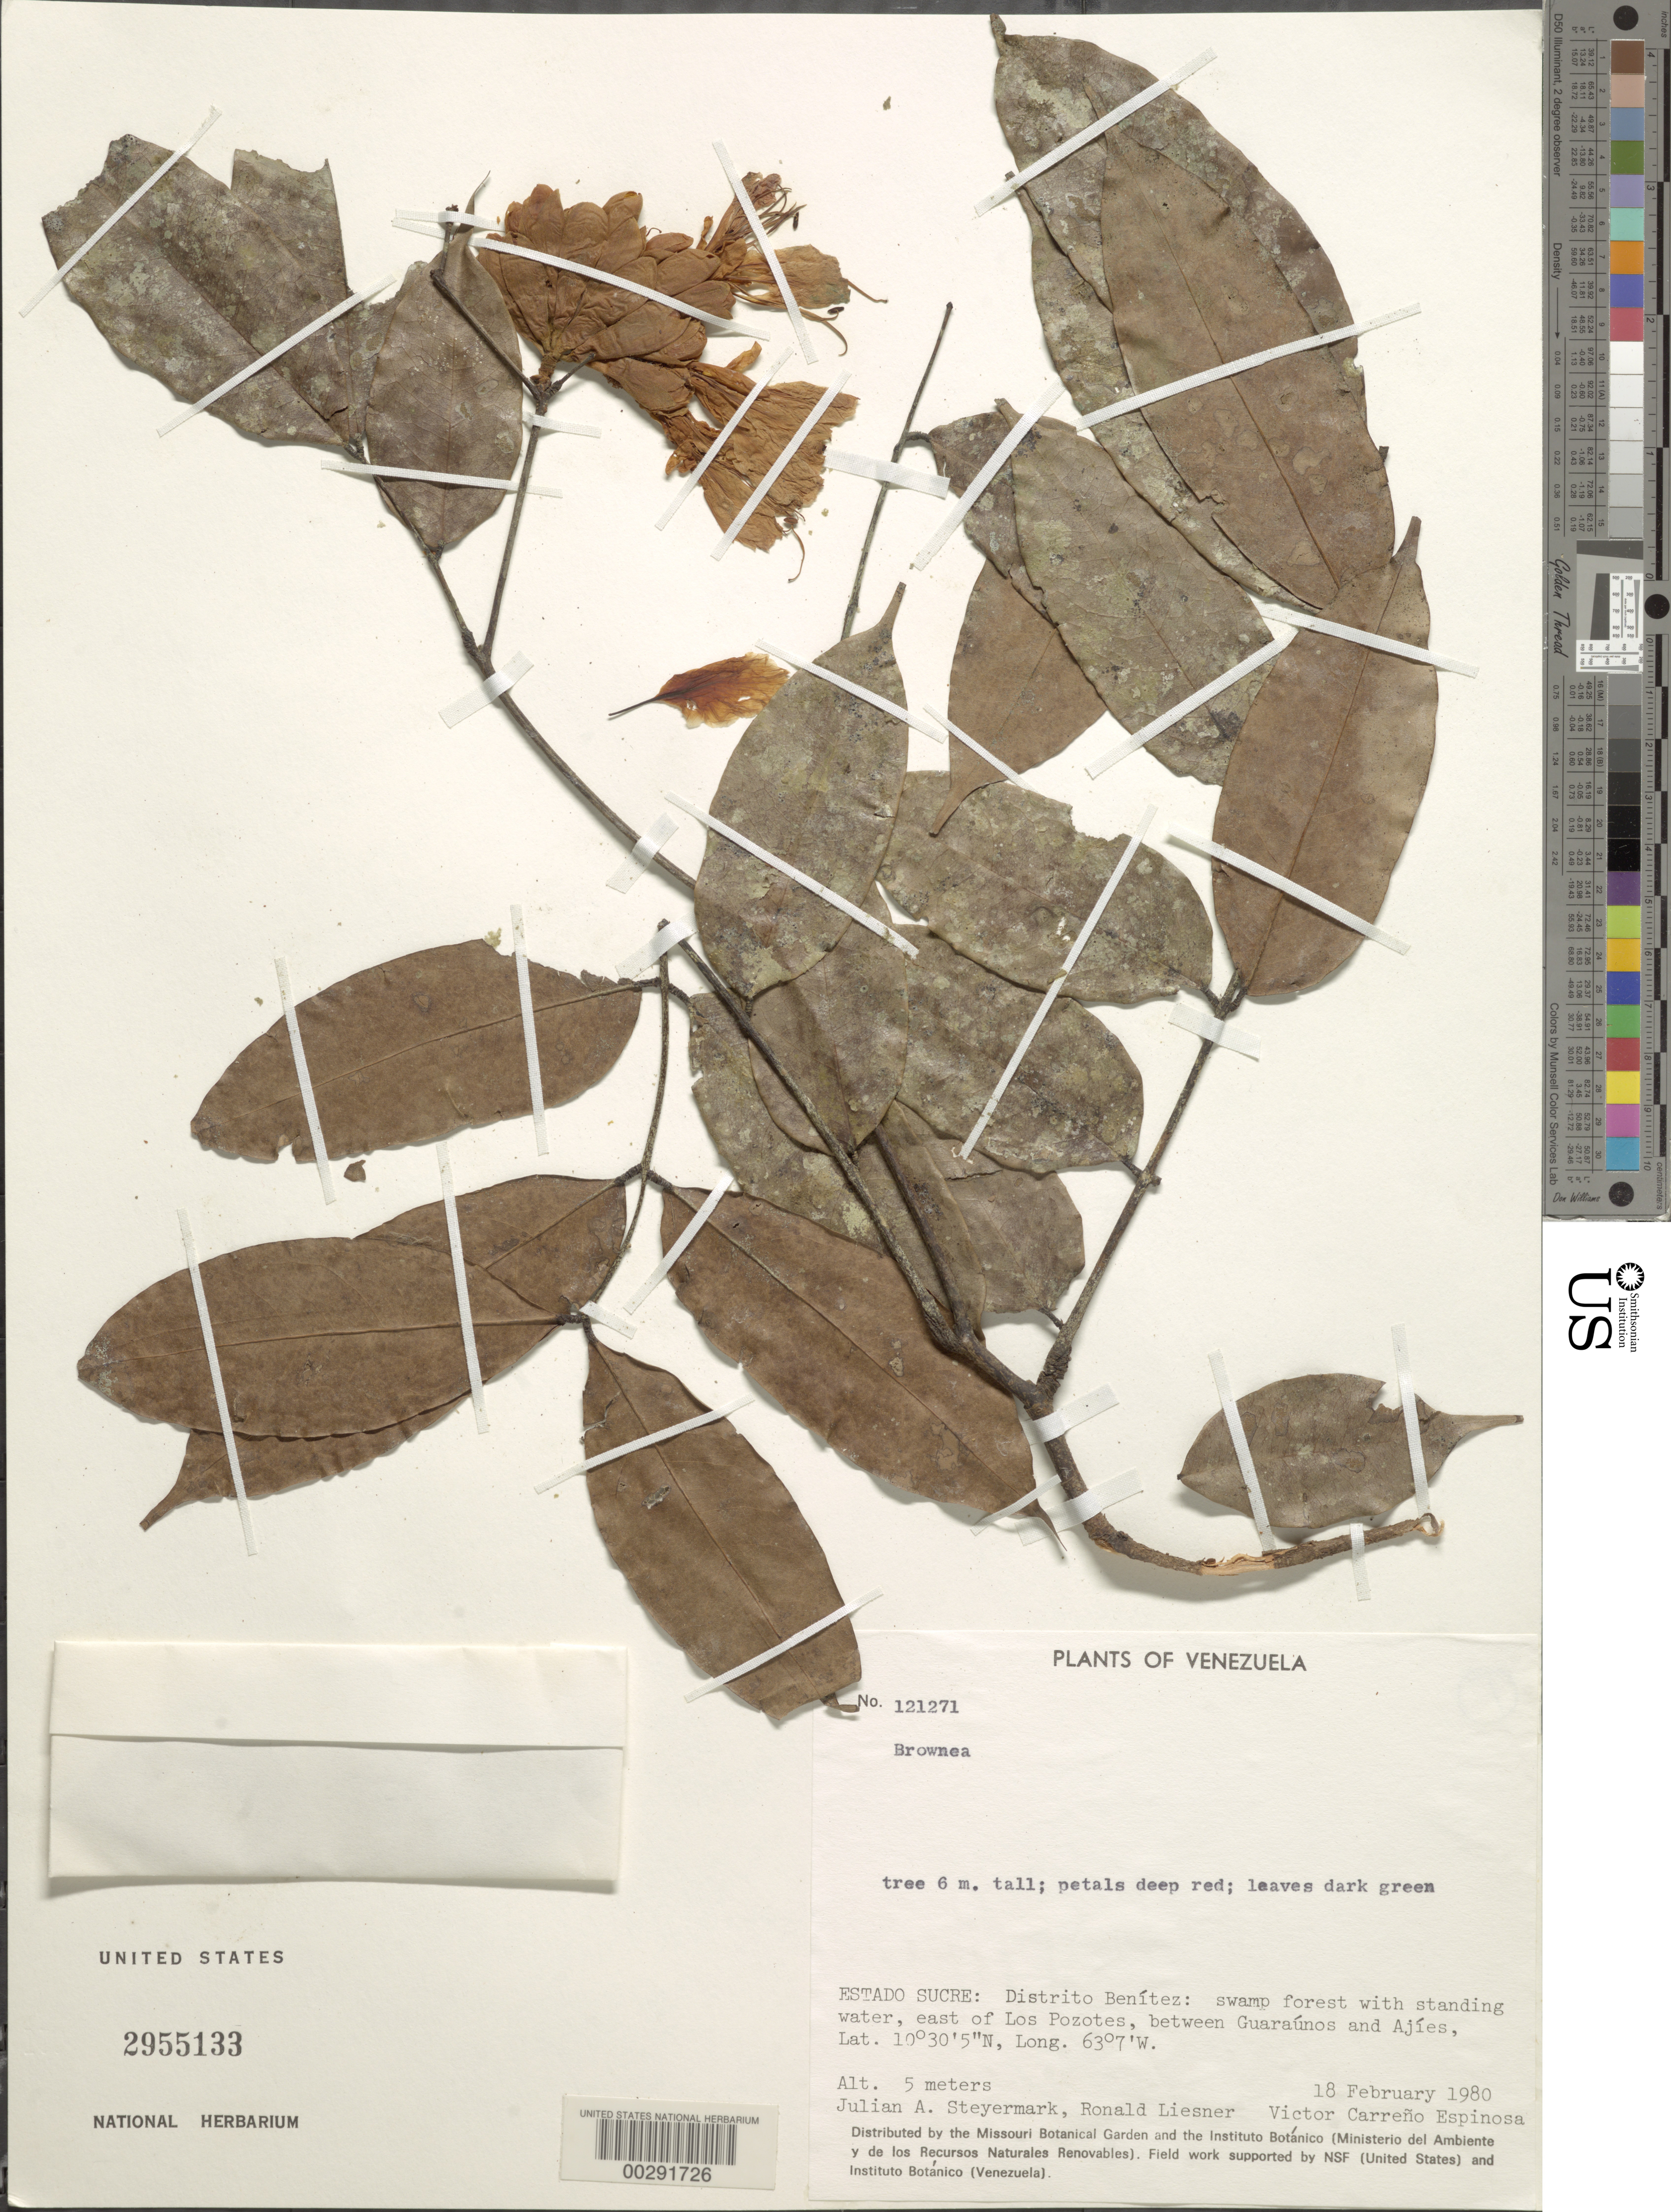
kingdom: Plantae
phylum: Tracheophyta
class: Magnoliopsida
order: Fabales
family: Fabaceae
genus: Brownea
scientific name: Brownea sp.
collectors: J. Steyermark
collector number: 121271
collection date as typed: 18 Feb 1980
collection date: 1980-02-18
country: Venezuela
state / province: Sucre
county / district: Benitez Dist.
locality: E of los pozotes, between guaraunos and ajies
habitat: Swamp forest with standing water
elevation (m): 5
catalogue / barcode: US 2955133